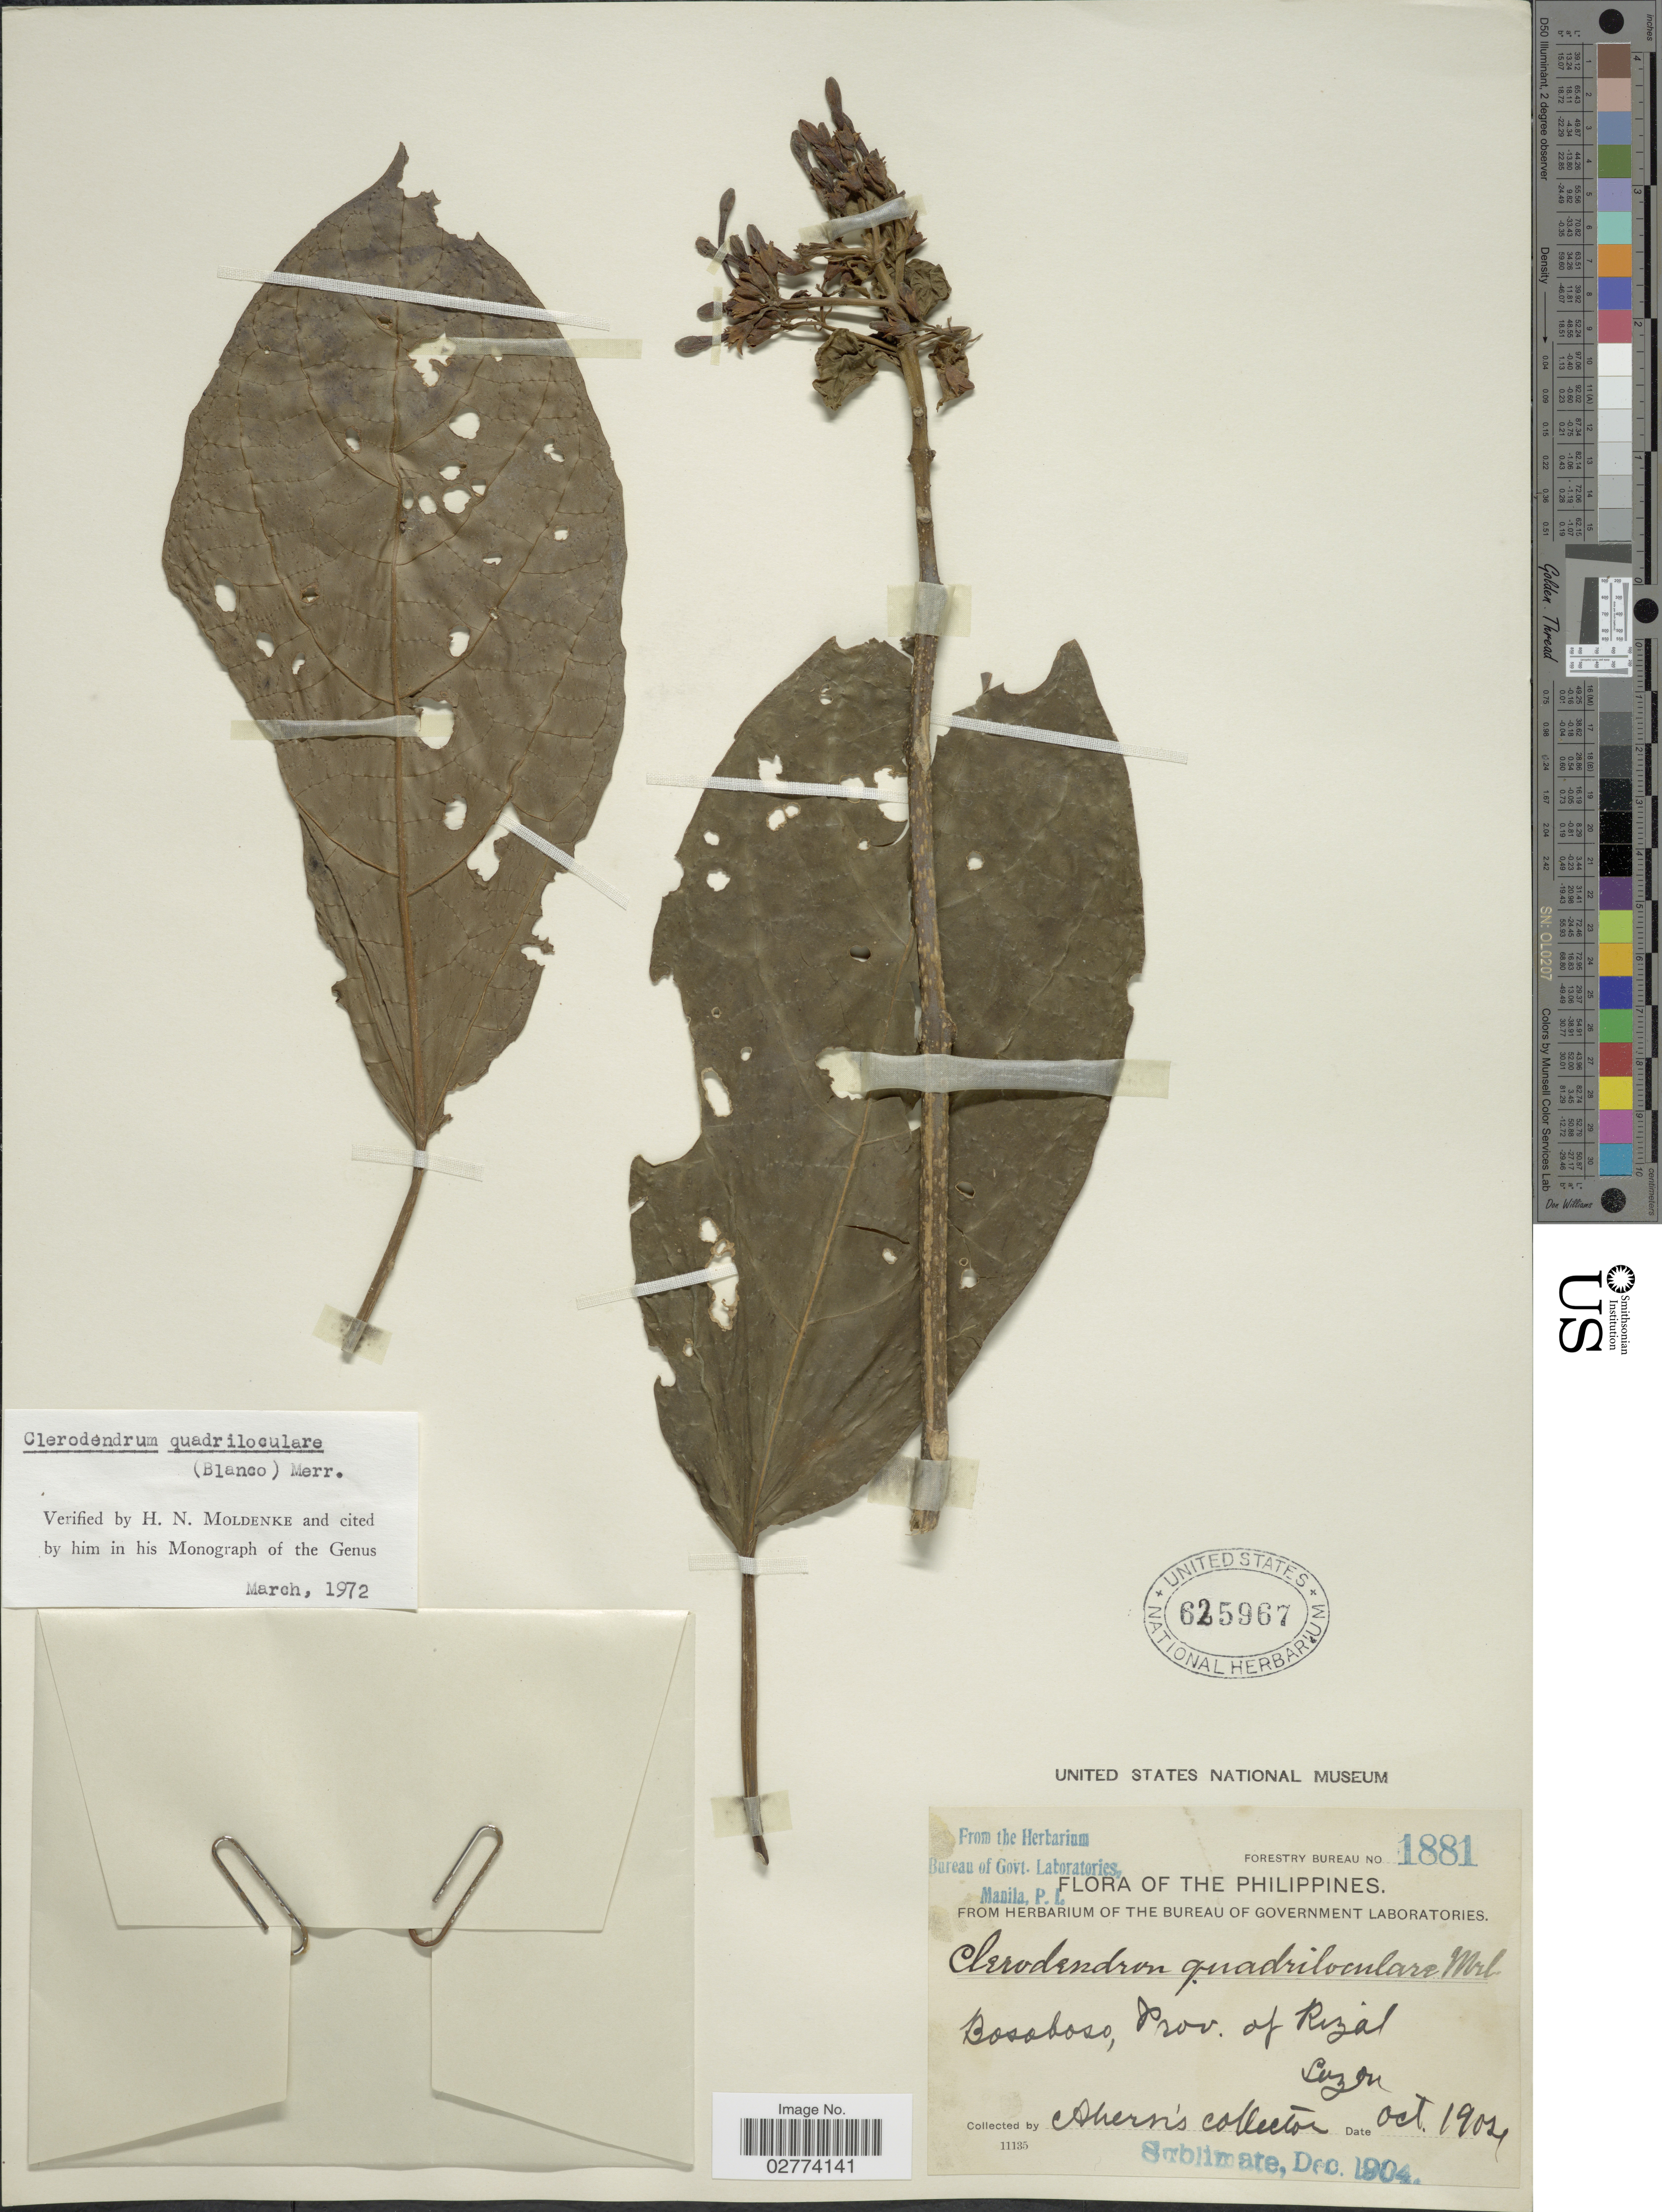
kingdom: Plantae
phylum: Tracheophyta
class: Magnoliopsida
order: Lamiales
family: Lamiaceae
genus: Clerodendrum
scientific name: Clerodendrum quadriloculare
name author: (Blanco) Merr.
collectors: Ahern's collector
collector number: Forestry Bureau 1881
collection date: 1904-10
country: Philippines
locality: Bosoboso, Prov. of Rizal, Luzon.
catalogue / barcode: US 625967